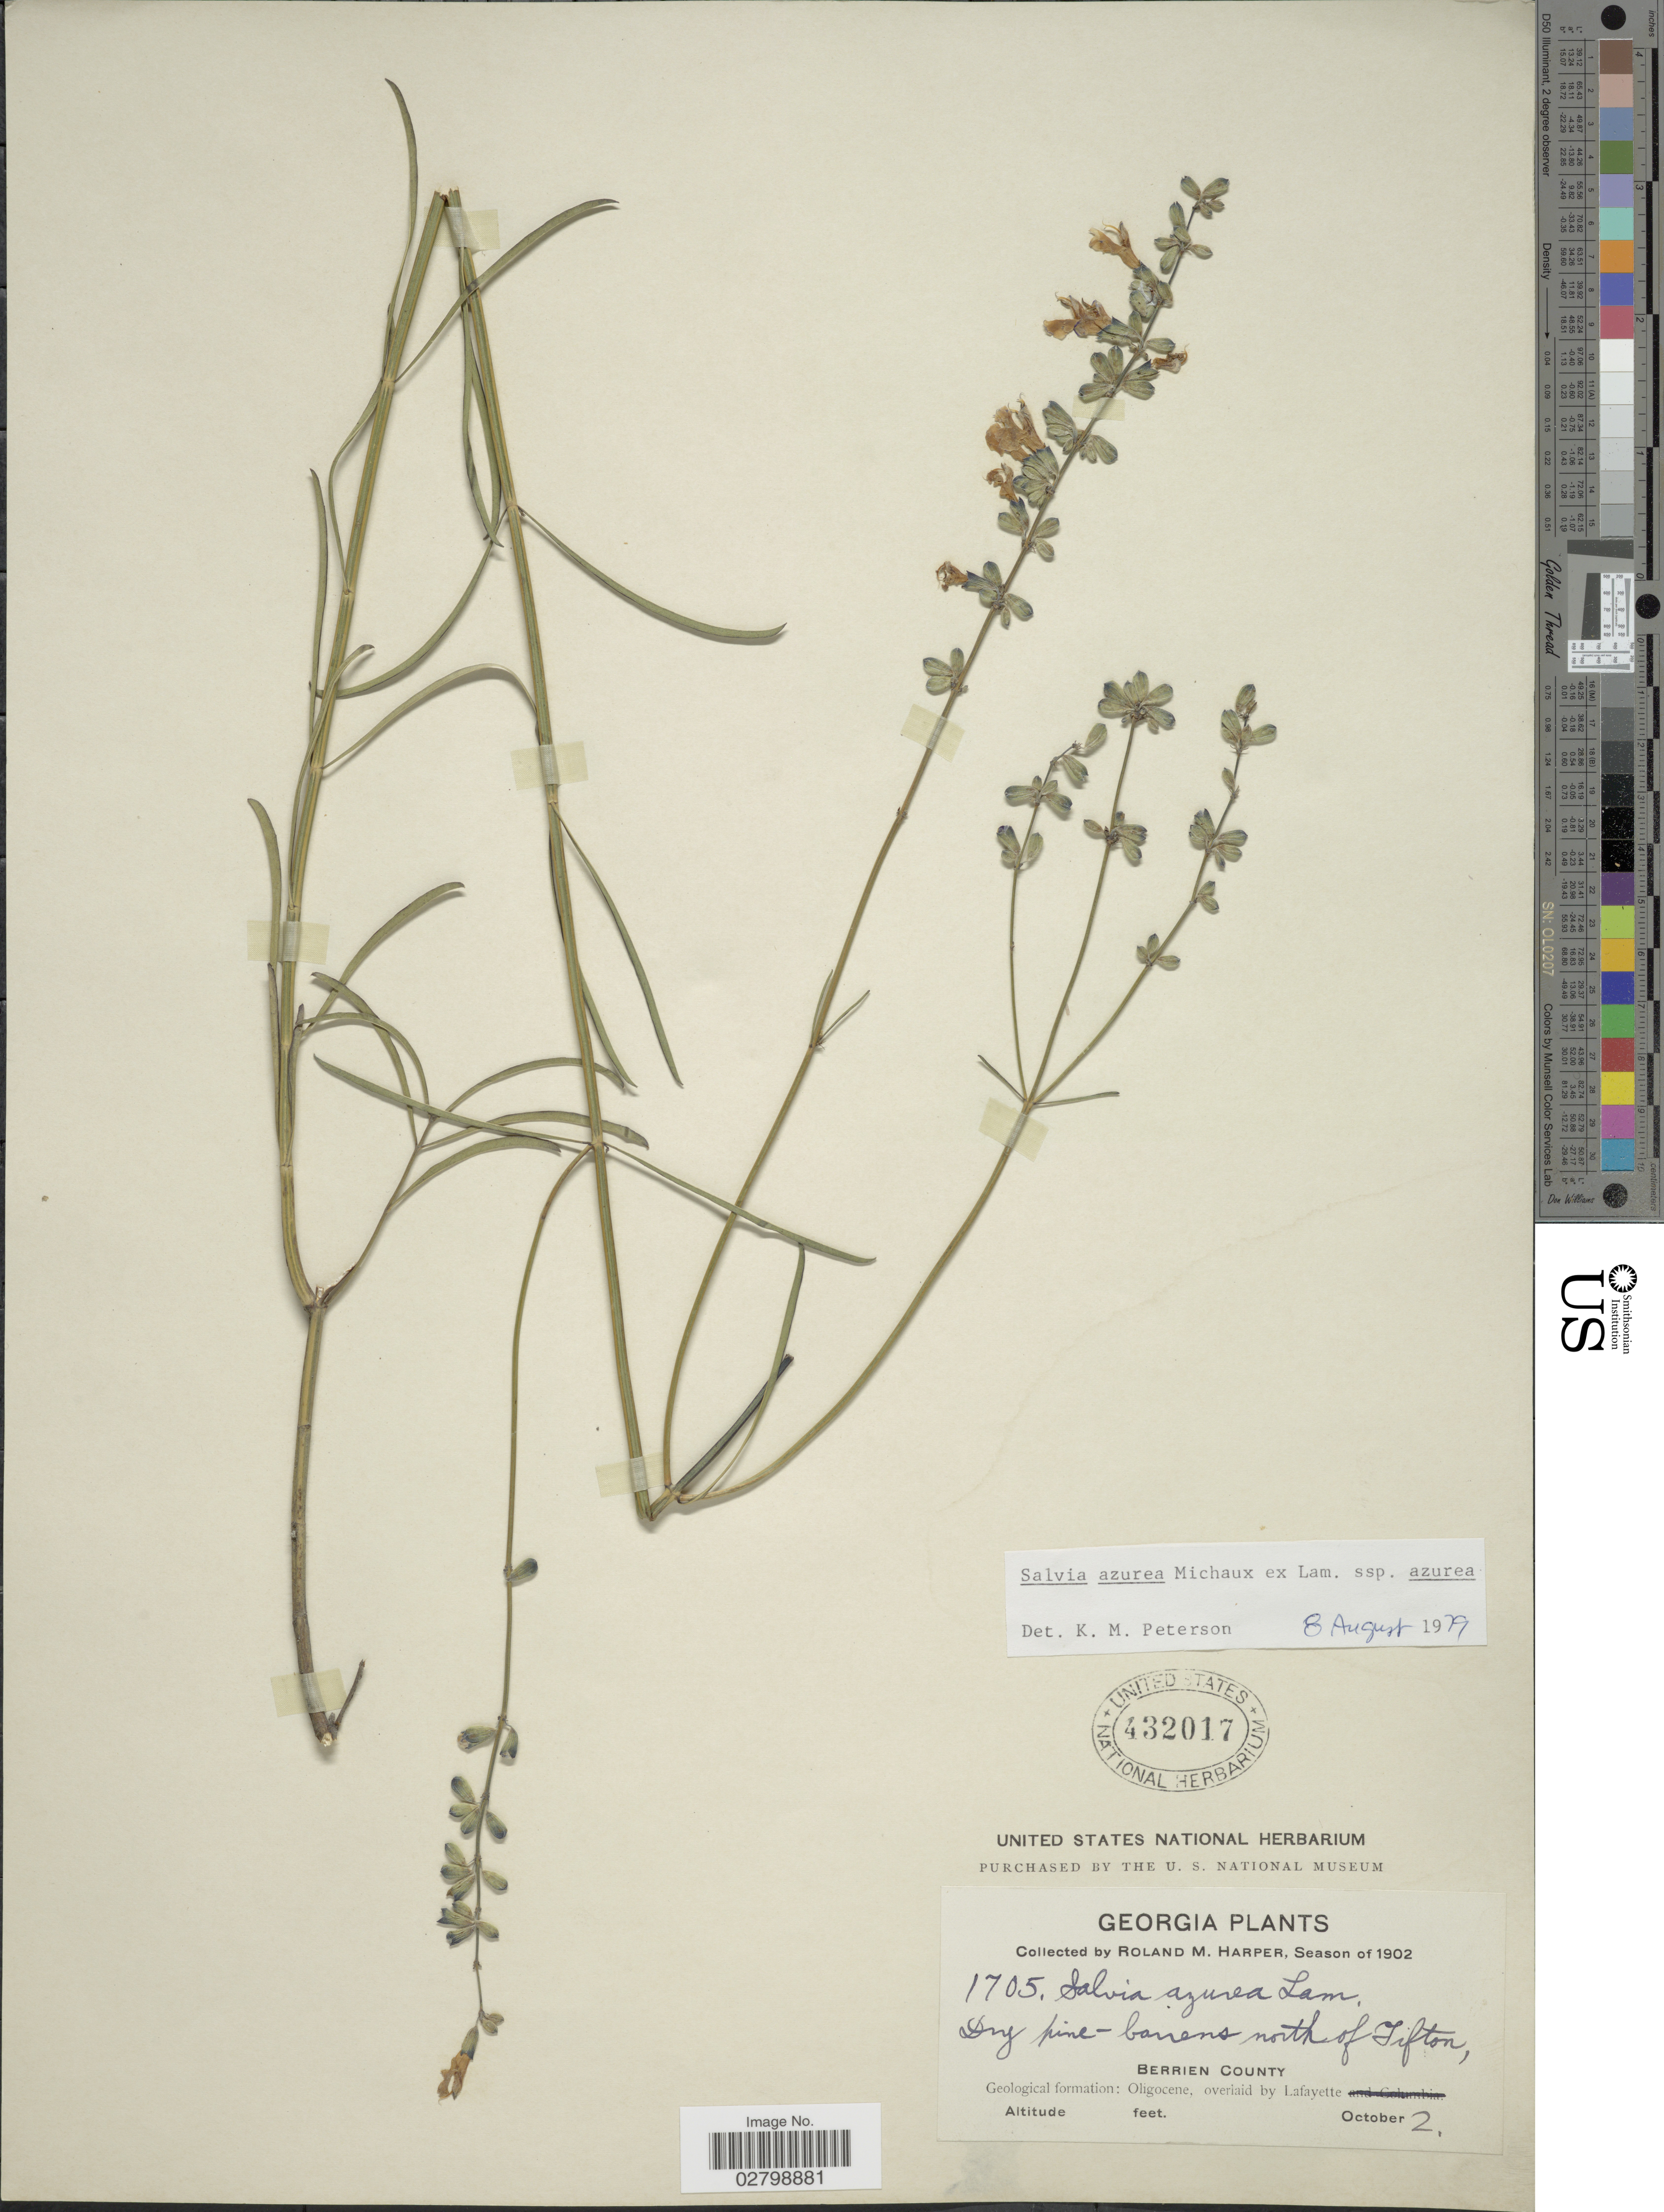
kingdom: Plantae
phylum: Tracheophyta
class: Magnoliopsida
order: Lamiales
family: Lamiaceae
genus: Salvia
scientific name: Salvia azurea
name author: Michx. ex Vahl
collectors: R. M. Harper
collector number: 1705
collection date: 1902-10-02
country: United States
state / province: Georgia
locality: North of Tifton, Berrien County. Geological formation: Oligocene, overlaid by Lafayette.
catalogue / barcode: US 432017